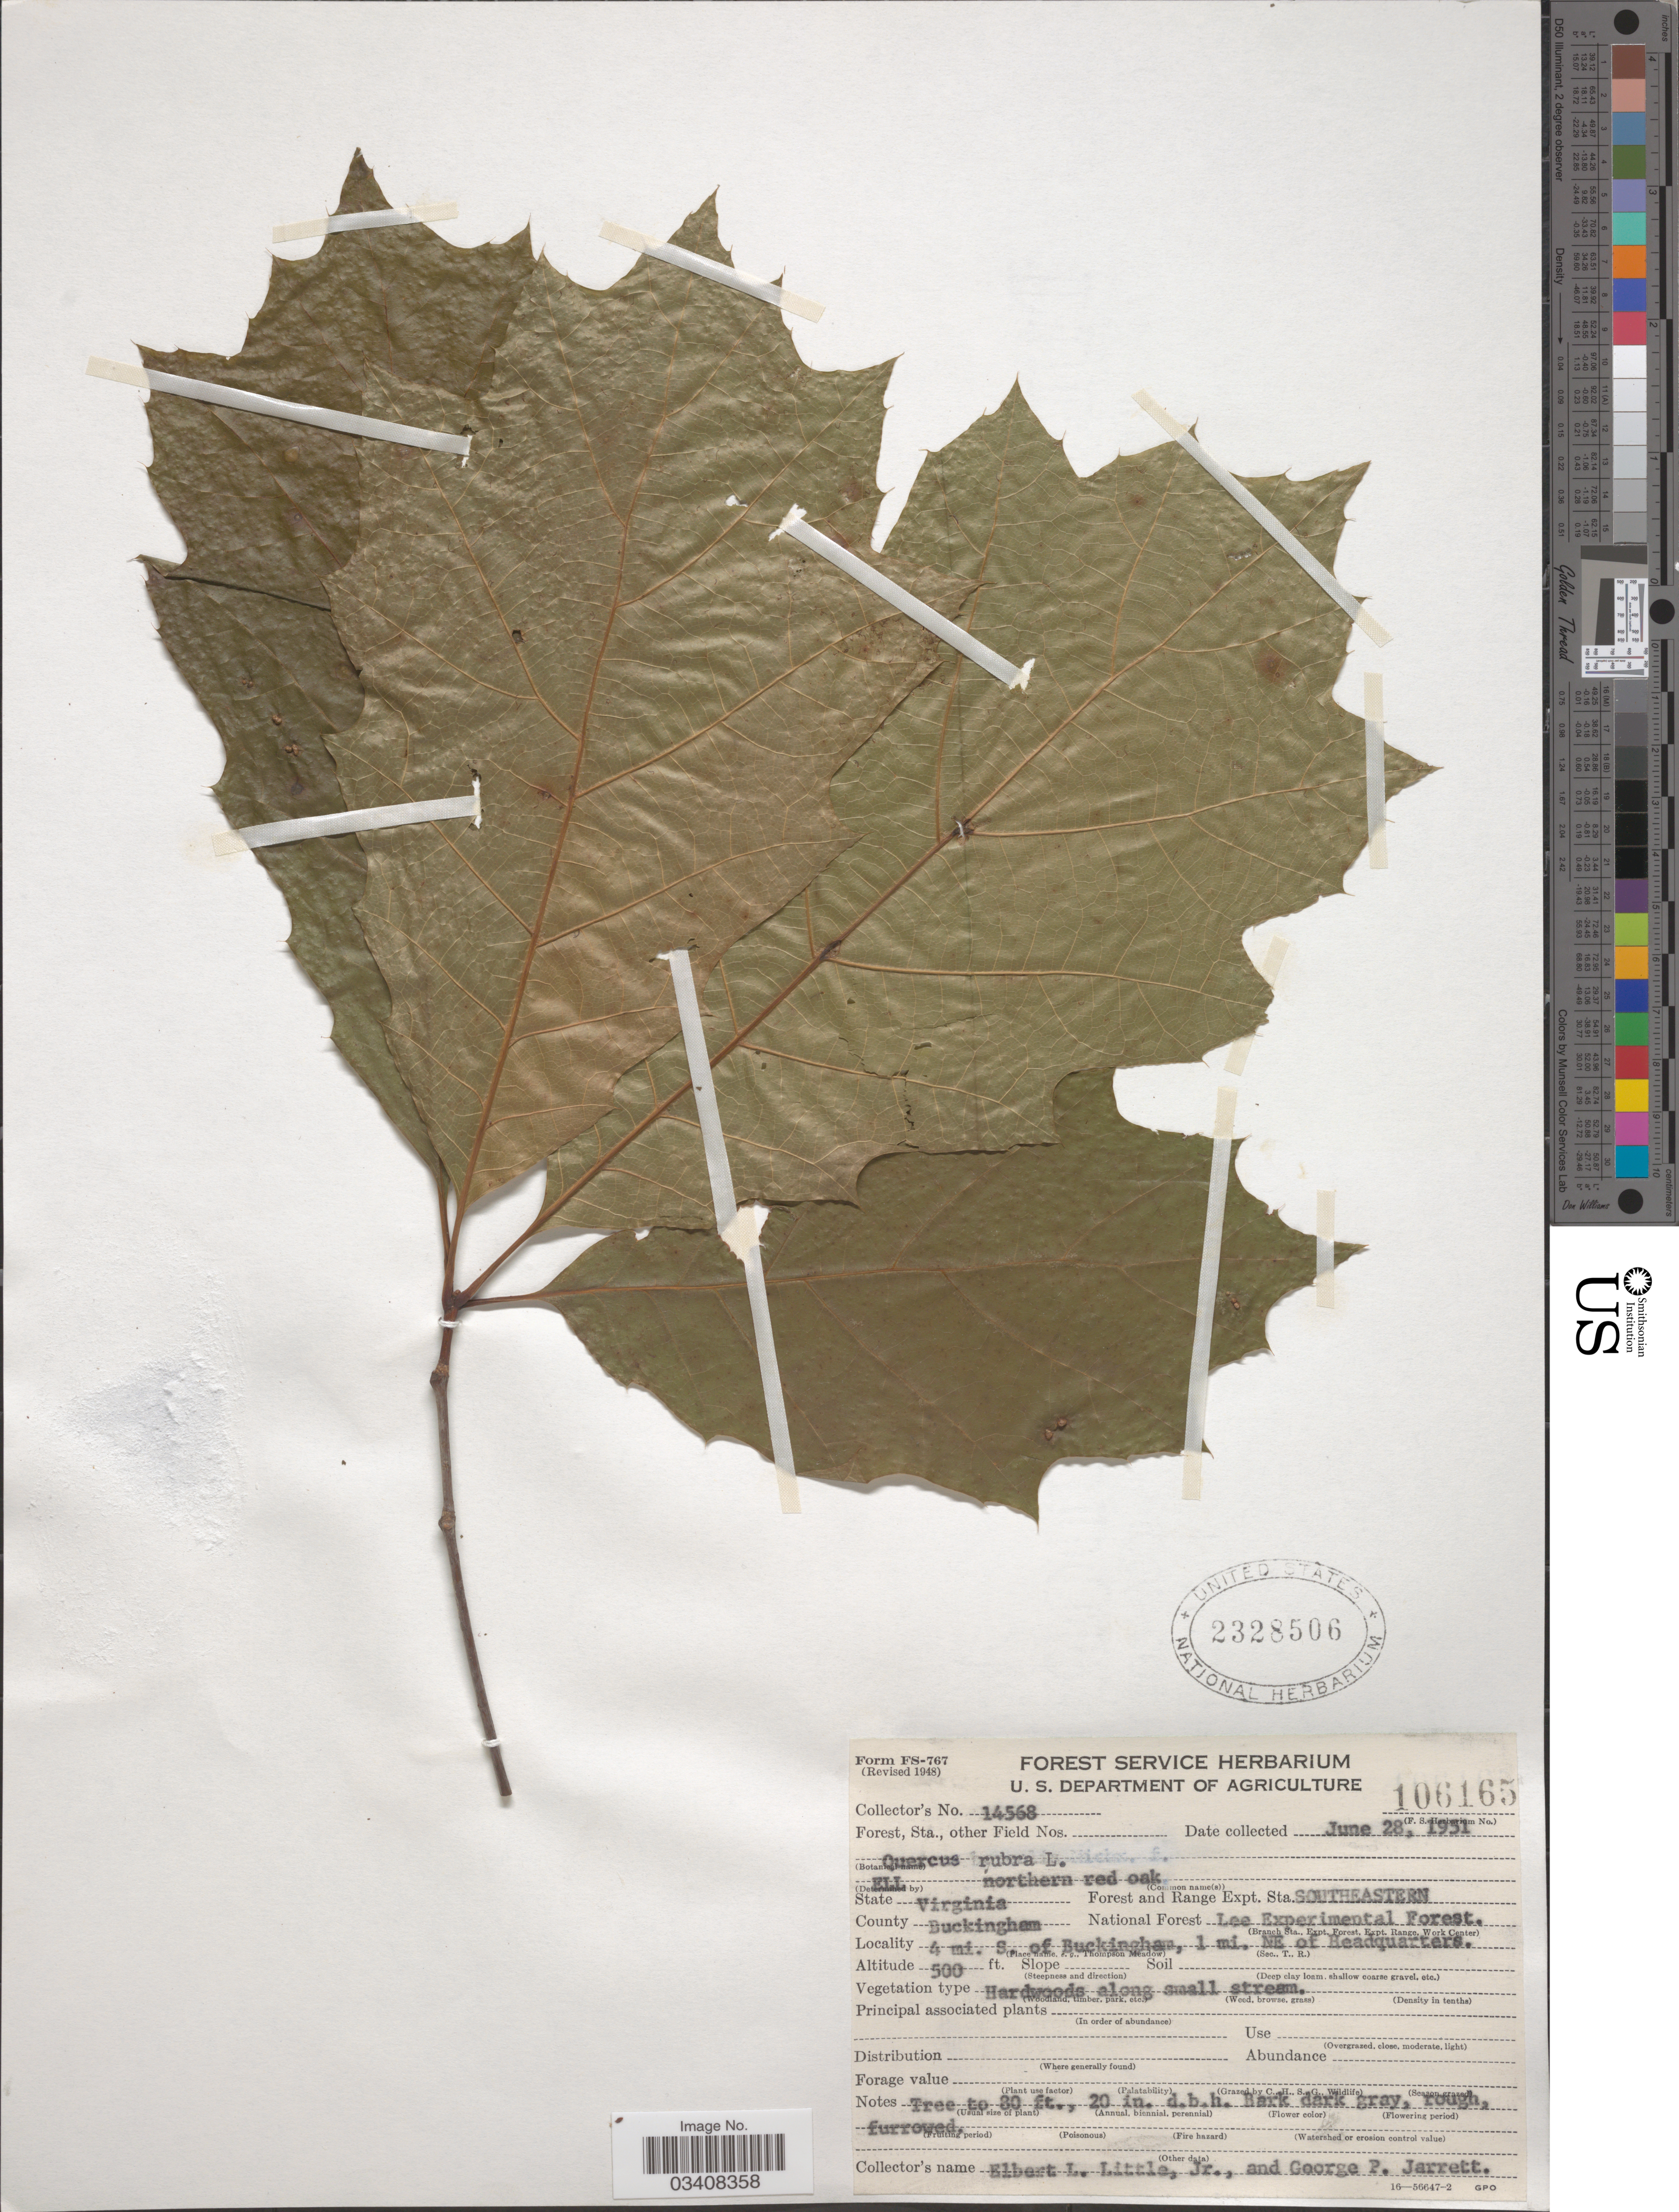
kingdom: Plantae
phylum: Tracheophyta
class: Magnoliopsida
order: Fagales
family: Fagaceae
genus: Quercus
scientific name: Quercus rubra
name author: L.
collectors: E. L. Little & G. Jarrett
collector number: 14568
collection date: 1951-06-28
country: United States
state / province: Virginia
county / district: Buckingham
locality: County Buckingham. Forest and Range Expt. Sta. Southeastern National Forest Lee Experimental Forest. 4 mi. S. of Buckingham, 1 mi. NE of Headquarters.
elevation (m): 152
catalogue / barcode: US 2328506